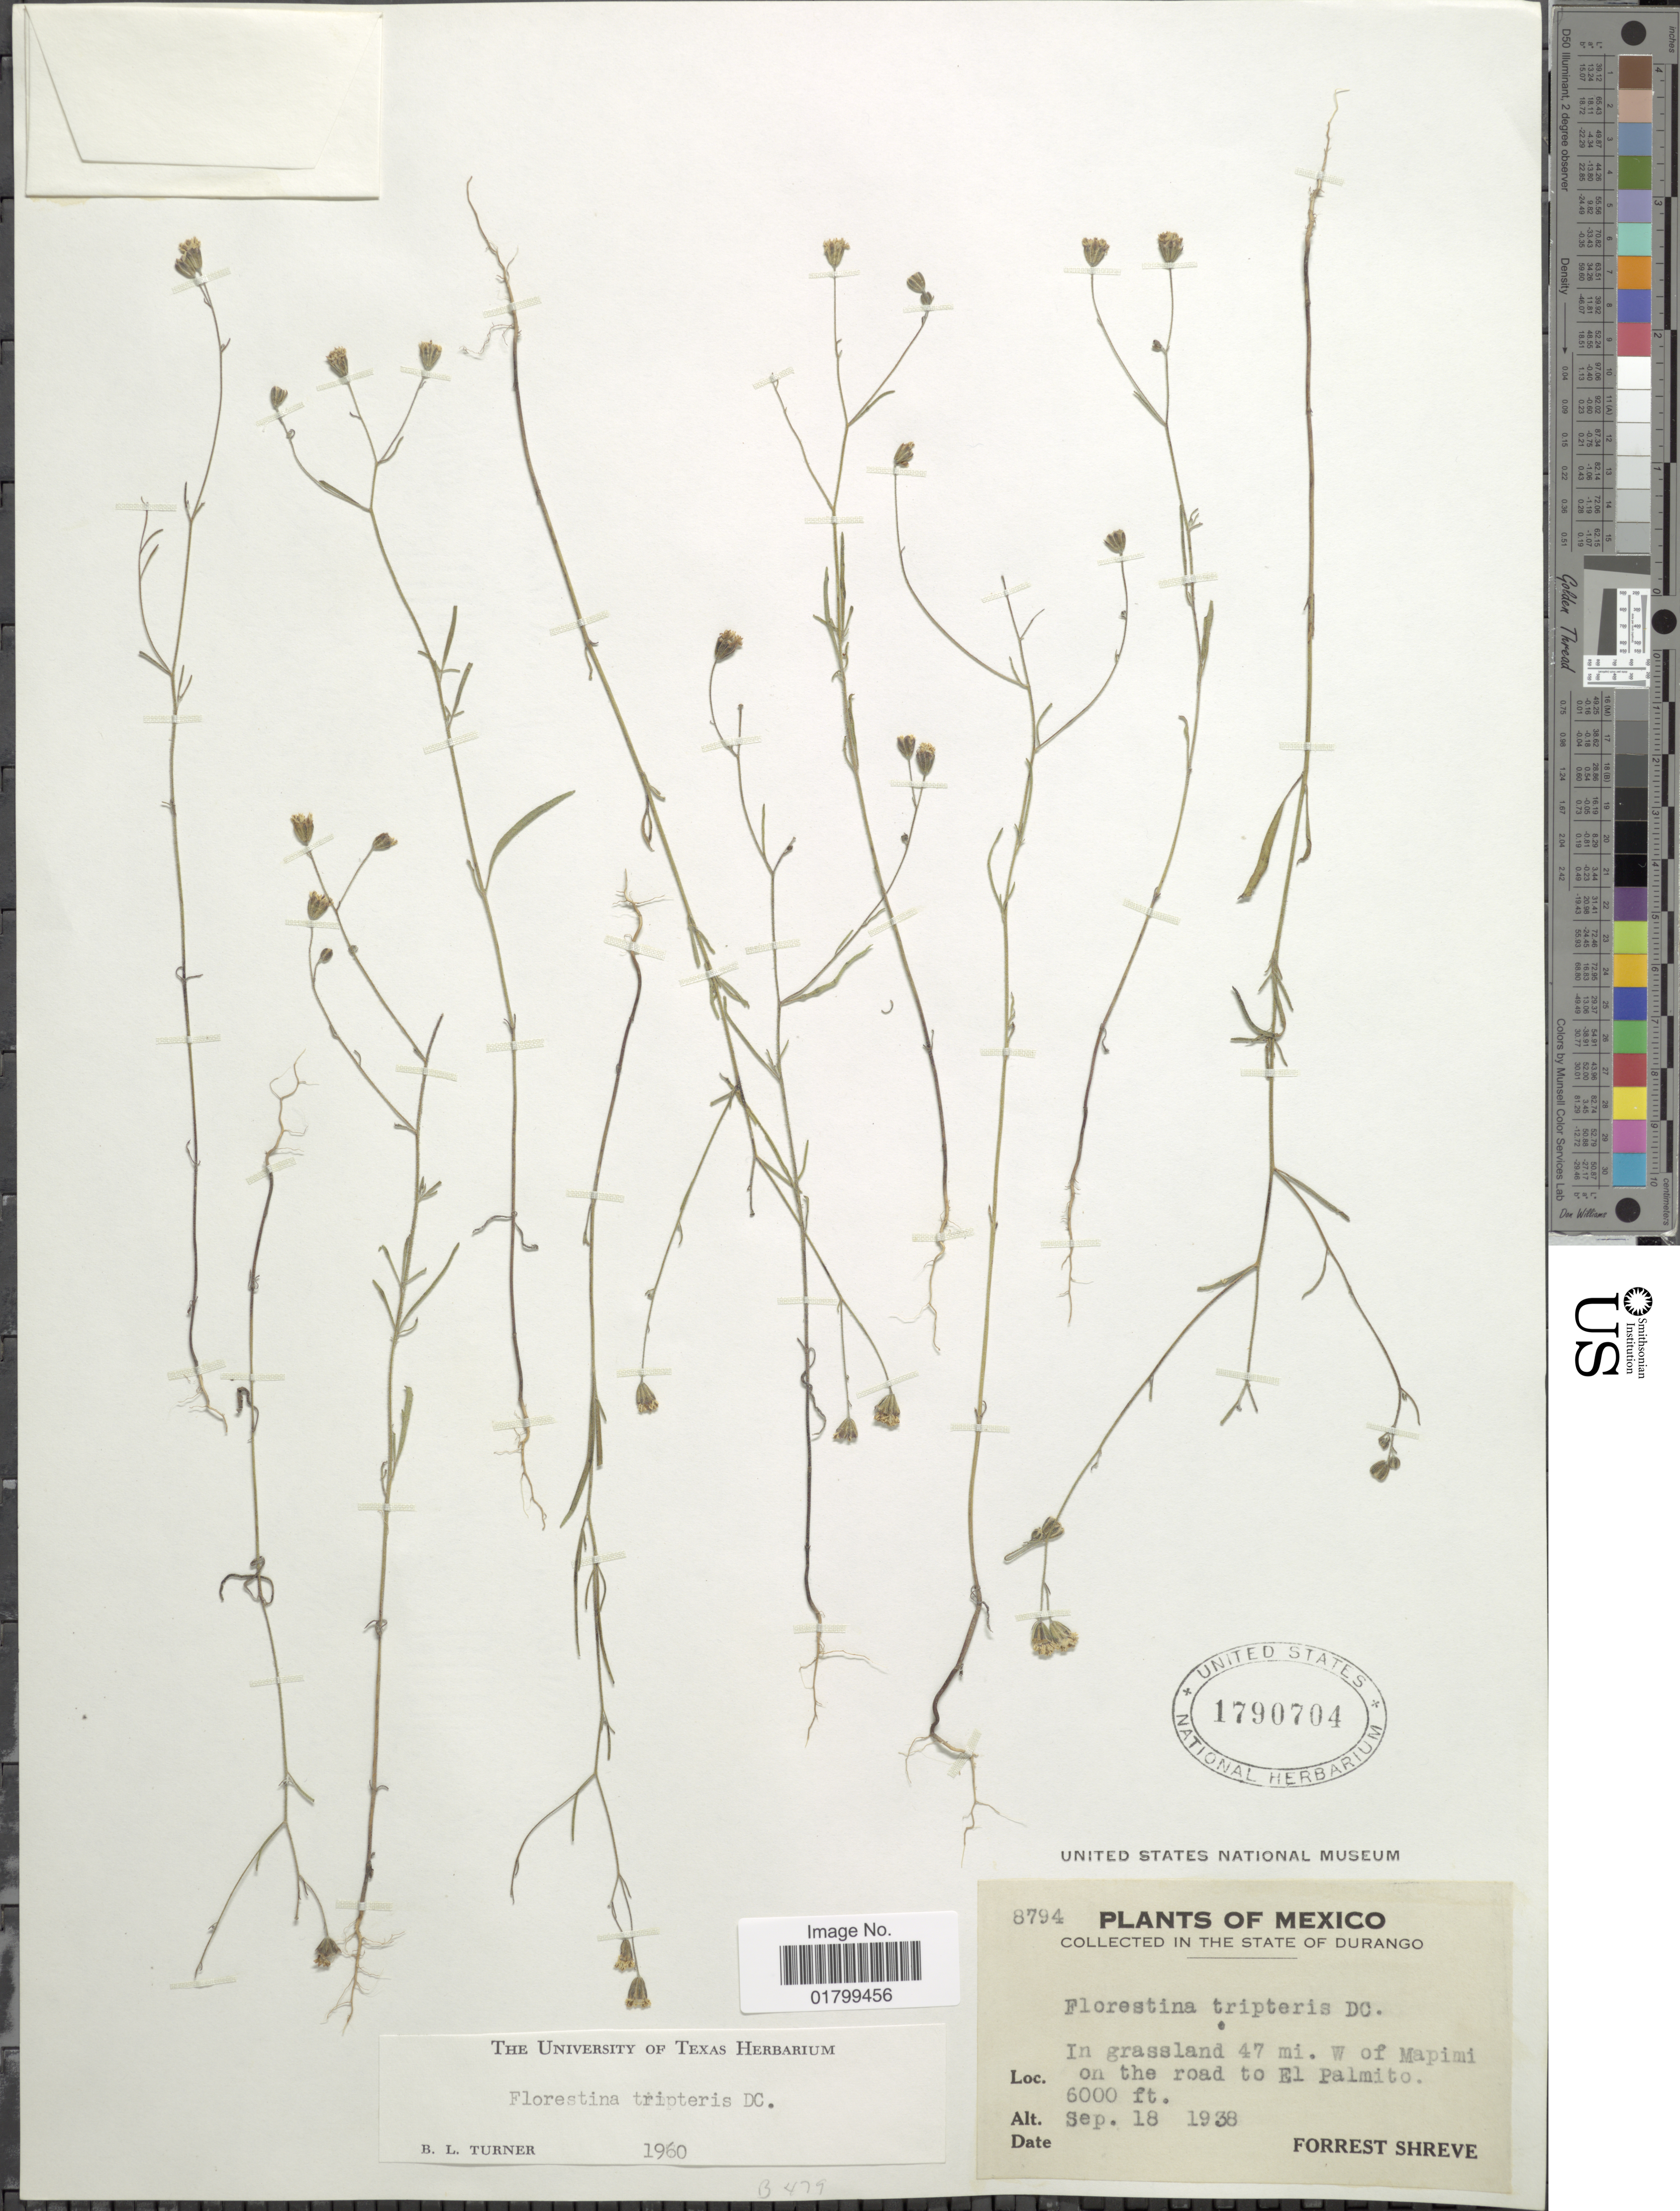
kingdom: Plantae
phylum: Tracheophyta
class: Magnoliopsida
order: Asterales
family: Asteraceae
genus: Florestina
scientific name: Florestina tripteris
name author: DC.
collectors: F. Shreve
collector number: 8794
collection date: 1938-09-18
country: Mexico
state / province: Durango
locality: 47 mi. W of Mapimi on the road to El Palmito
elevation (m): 1829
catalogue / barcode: US 1790704